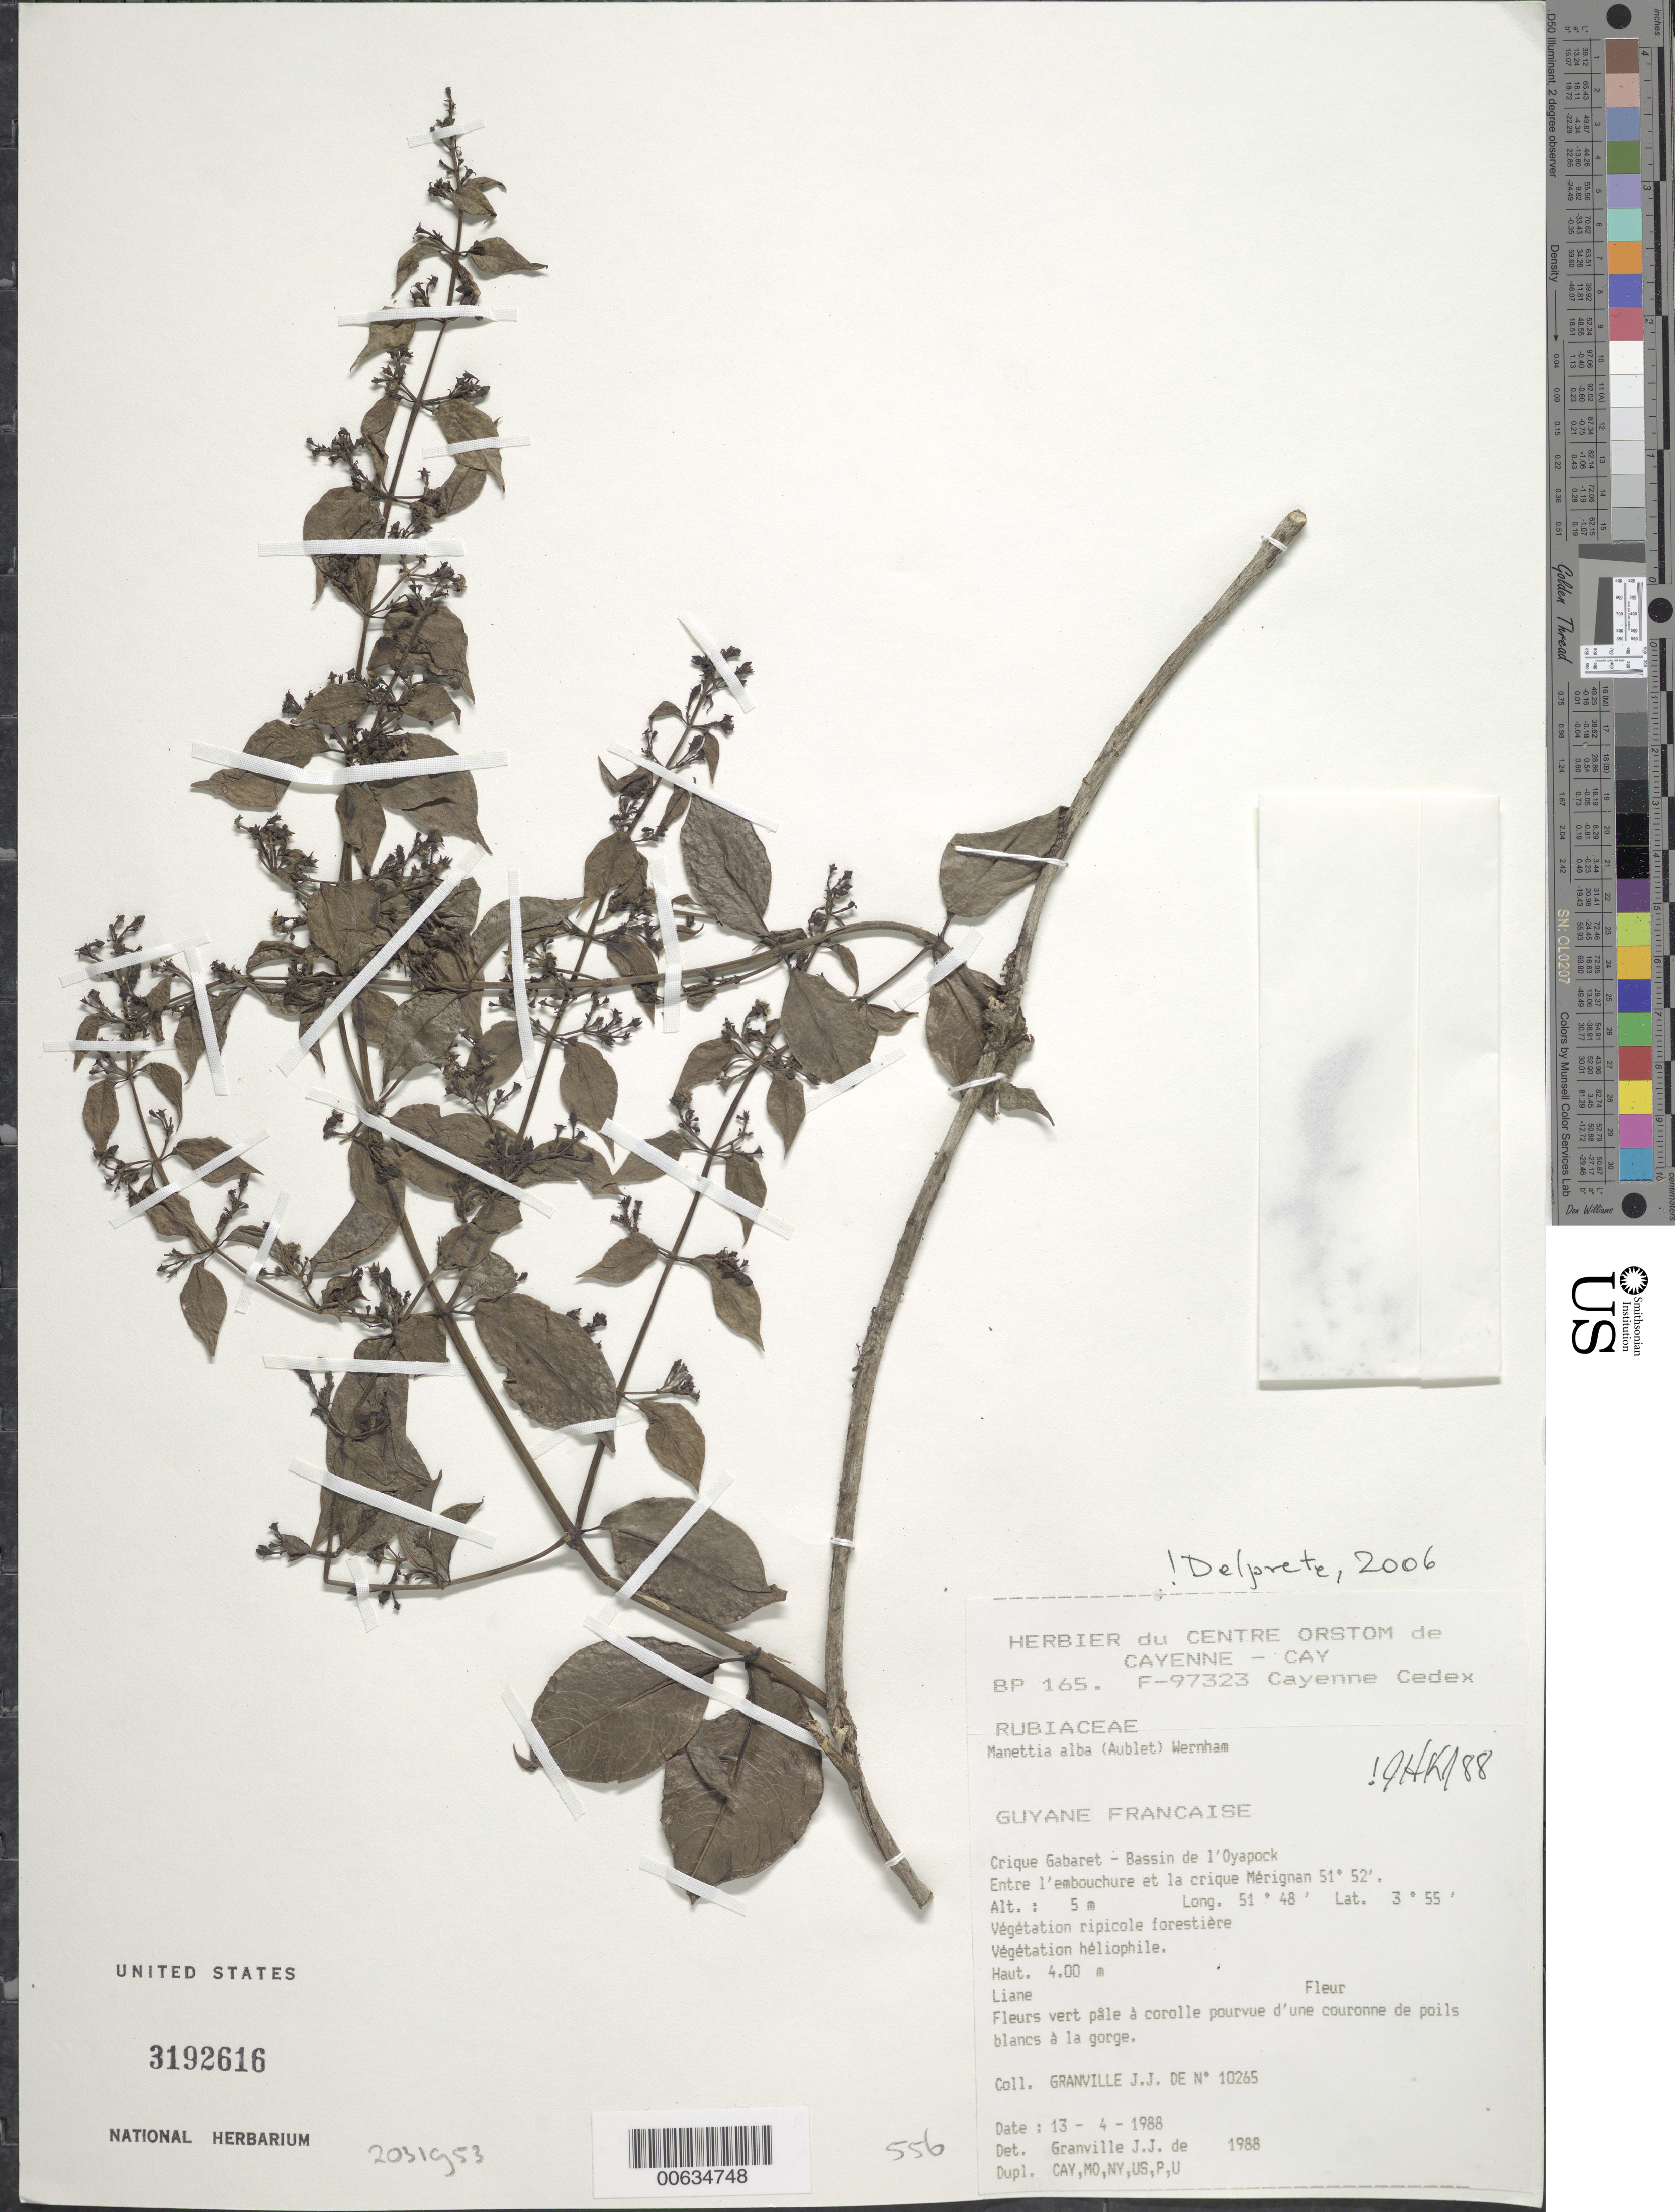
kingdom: Plantae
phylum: Tracheophyta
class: Magnoliopsida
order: Gentianales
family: Rubiaceae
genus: Manettia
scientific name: Manettia alba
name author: (Aubl.) Wernham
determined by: Delprete, P. G., Herb. de Guyane Cay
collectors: J.-J. de Granville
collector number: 10265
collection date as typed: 13-Apr-88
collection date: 1988-04-13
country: French Guiana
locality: Crique Gabaret, Bassin de l'Oyapock, entre l'embouchure et la crique Mérignan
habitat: Végétation ripicole forestière, héliophile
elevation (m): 5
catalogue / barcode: US 3192616